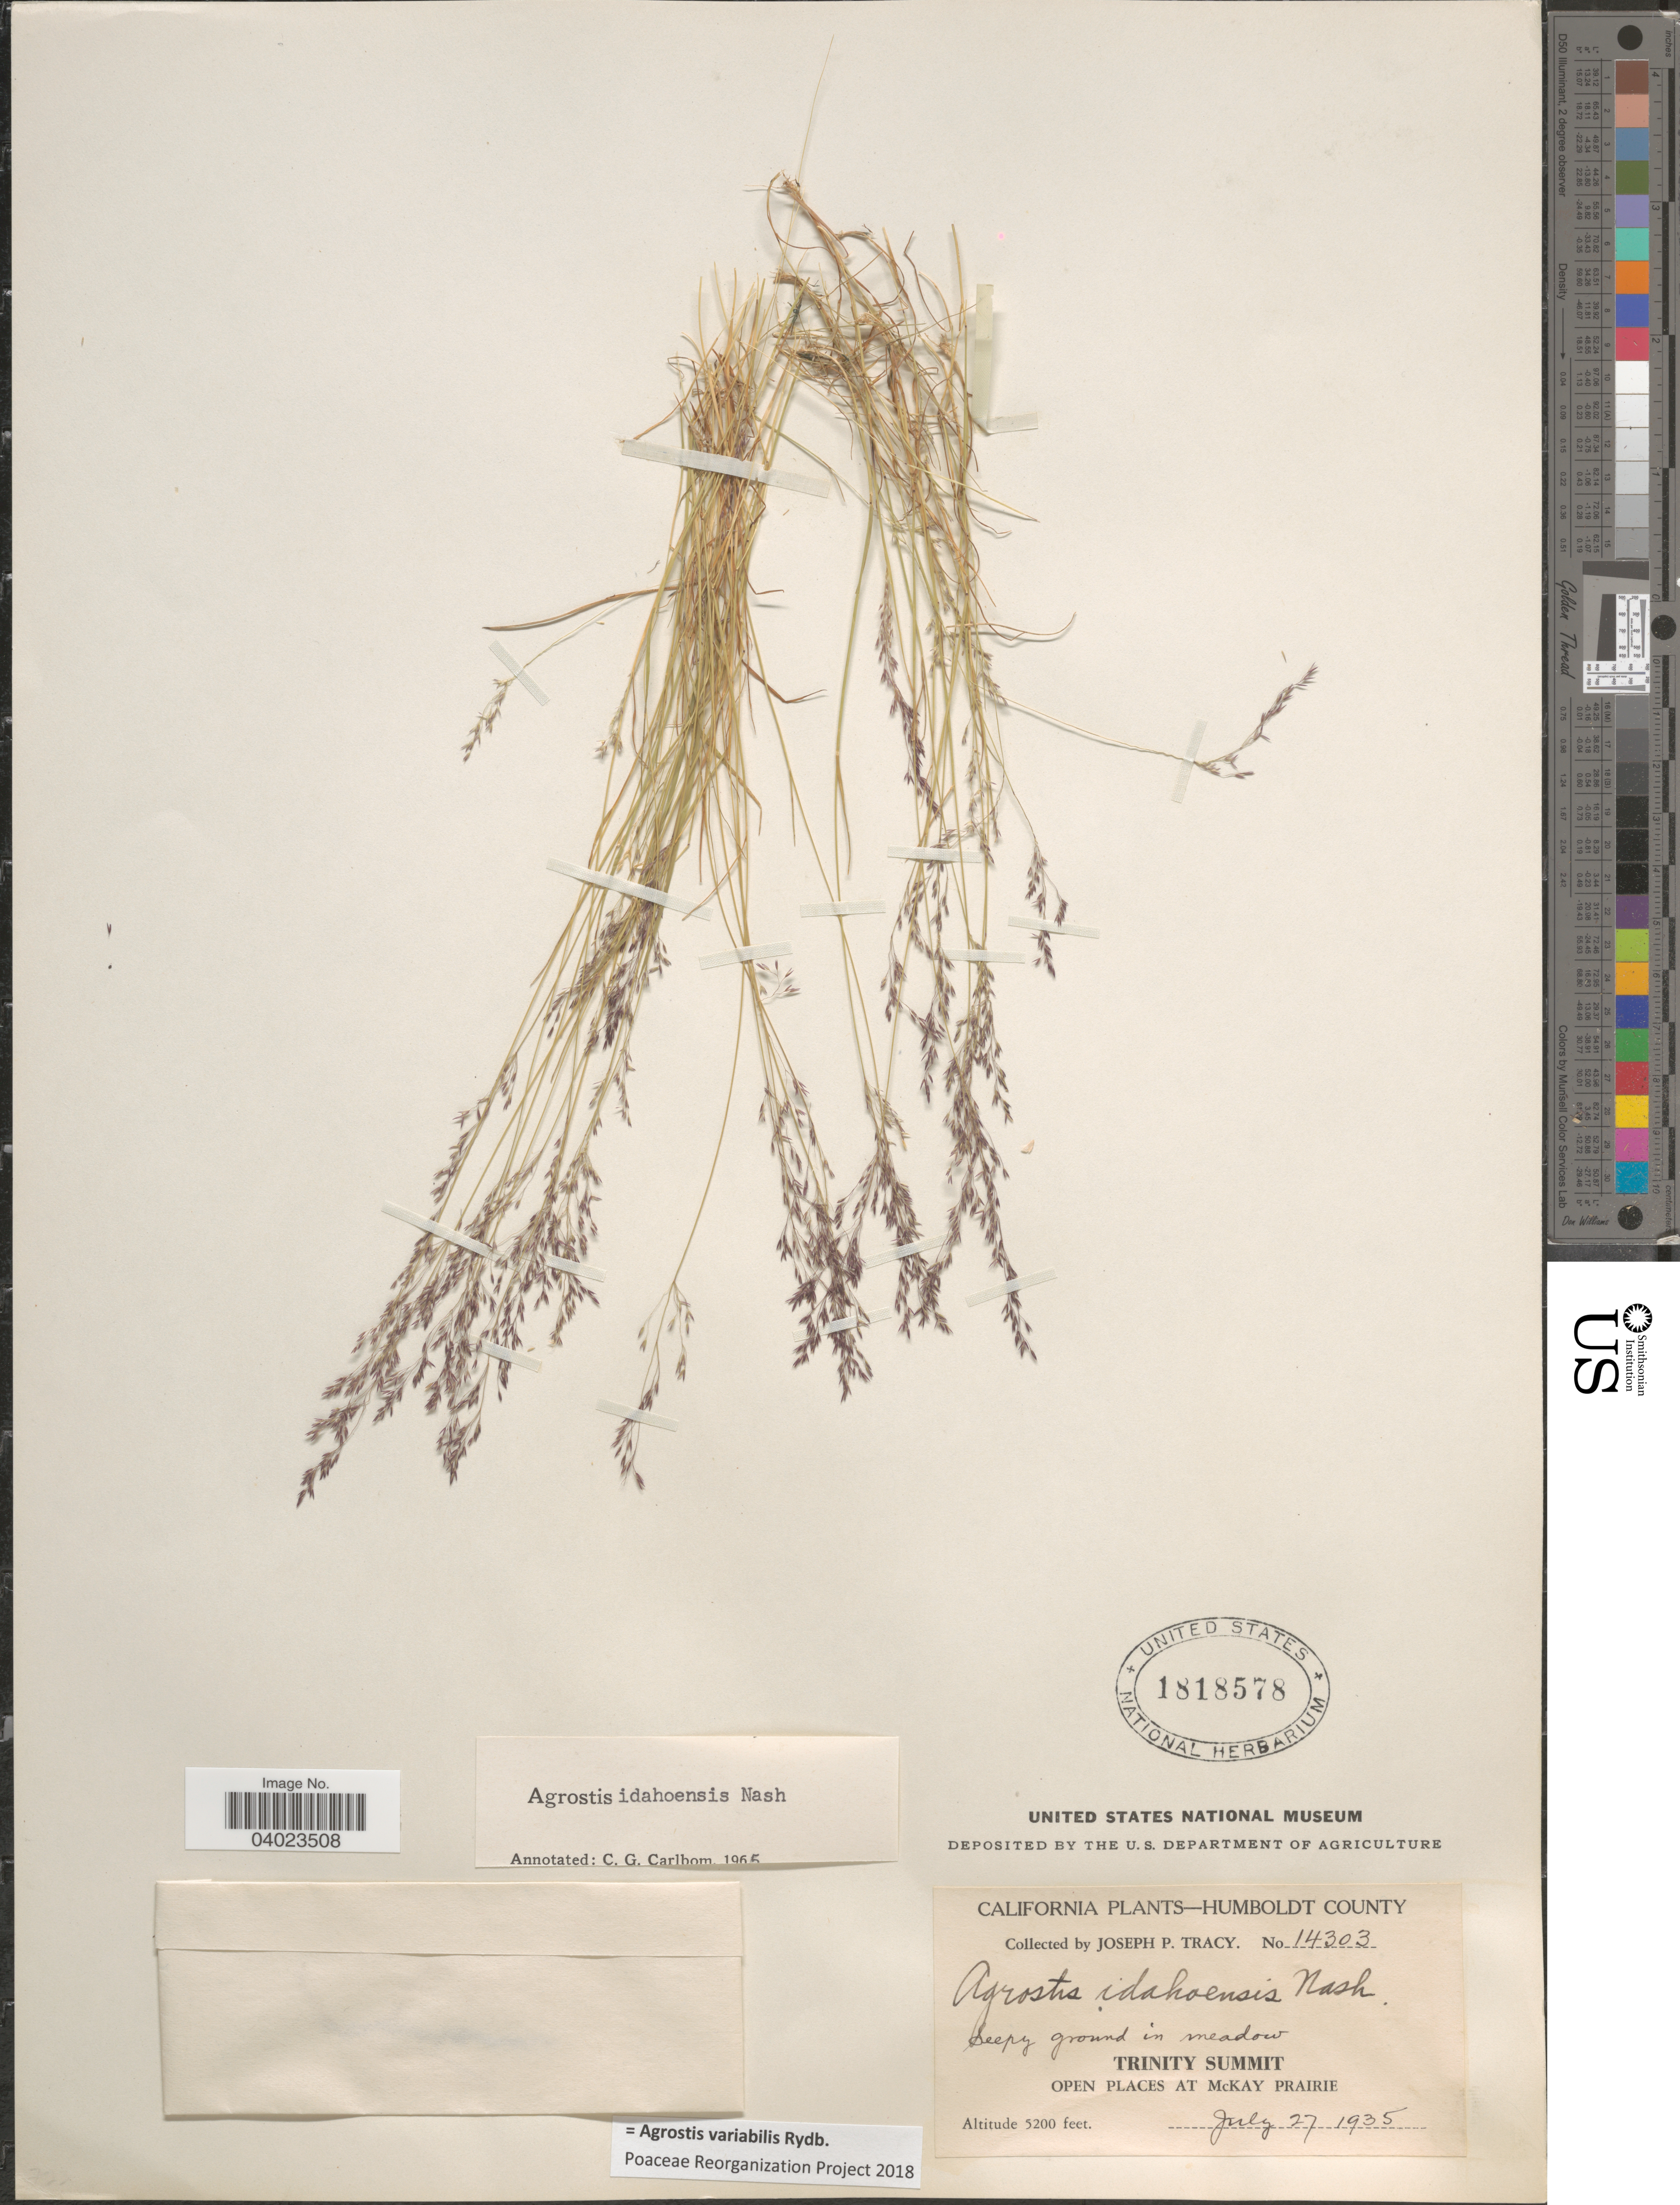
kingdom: Plantae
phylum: Tracheophyta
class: Liliopsida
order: Poales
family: Poaceae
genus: Agrostis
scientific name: Agrostis variabilis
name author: Rydb.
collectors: J. Tracy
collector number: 14303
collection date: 1935-07-27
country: United States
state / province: California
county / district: Humboldt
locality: Humboldt County. Trinity Summit. At McKay Prairie.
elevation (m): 1585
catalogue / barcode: US 1818578